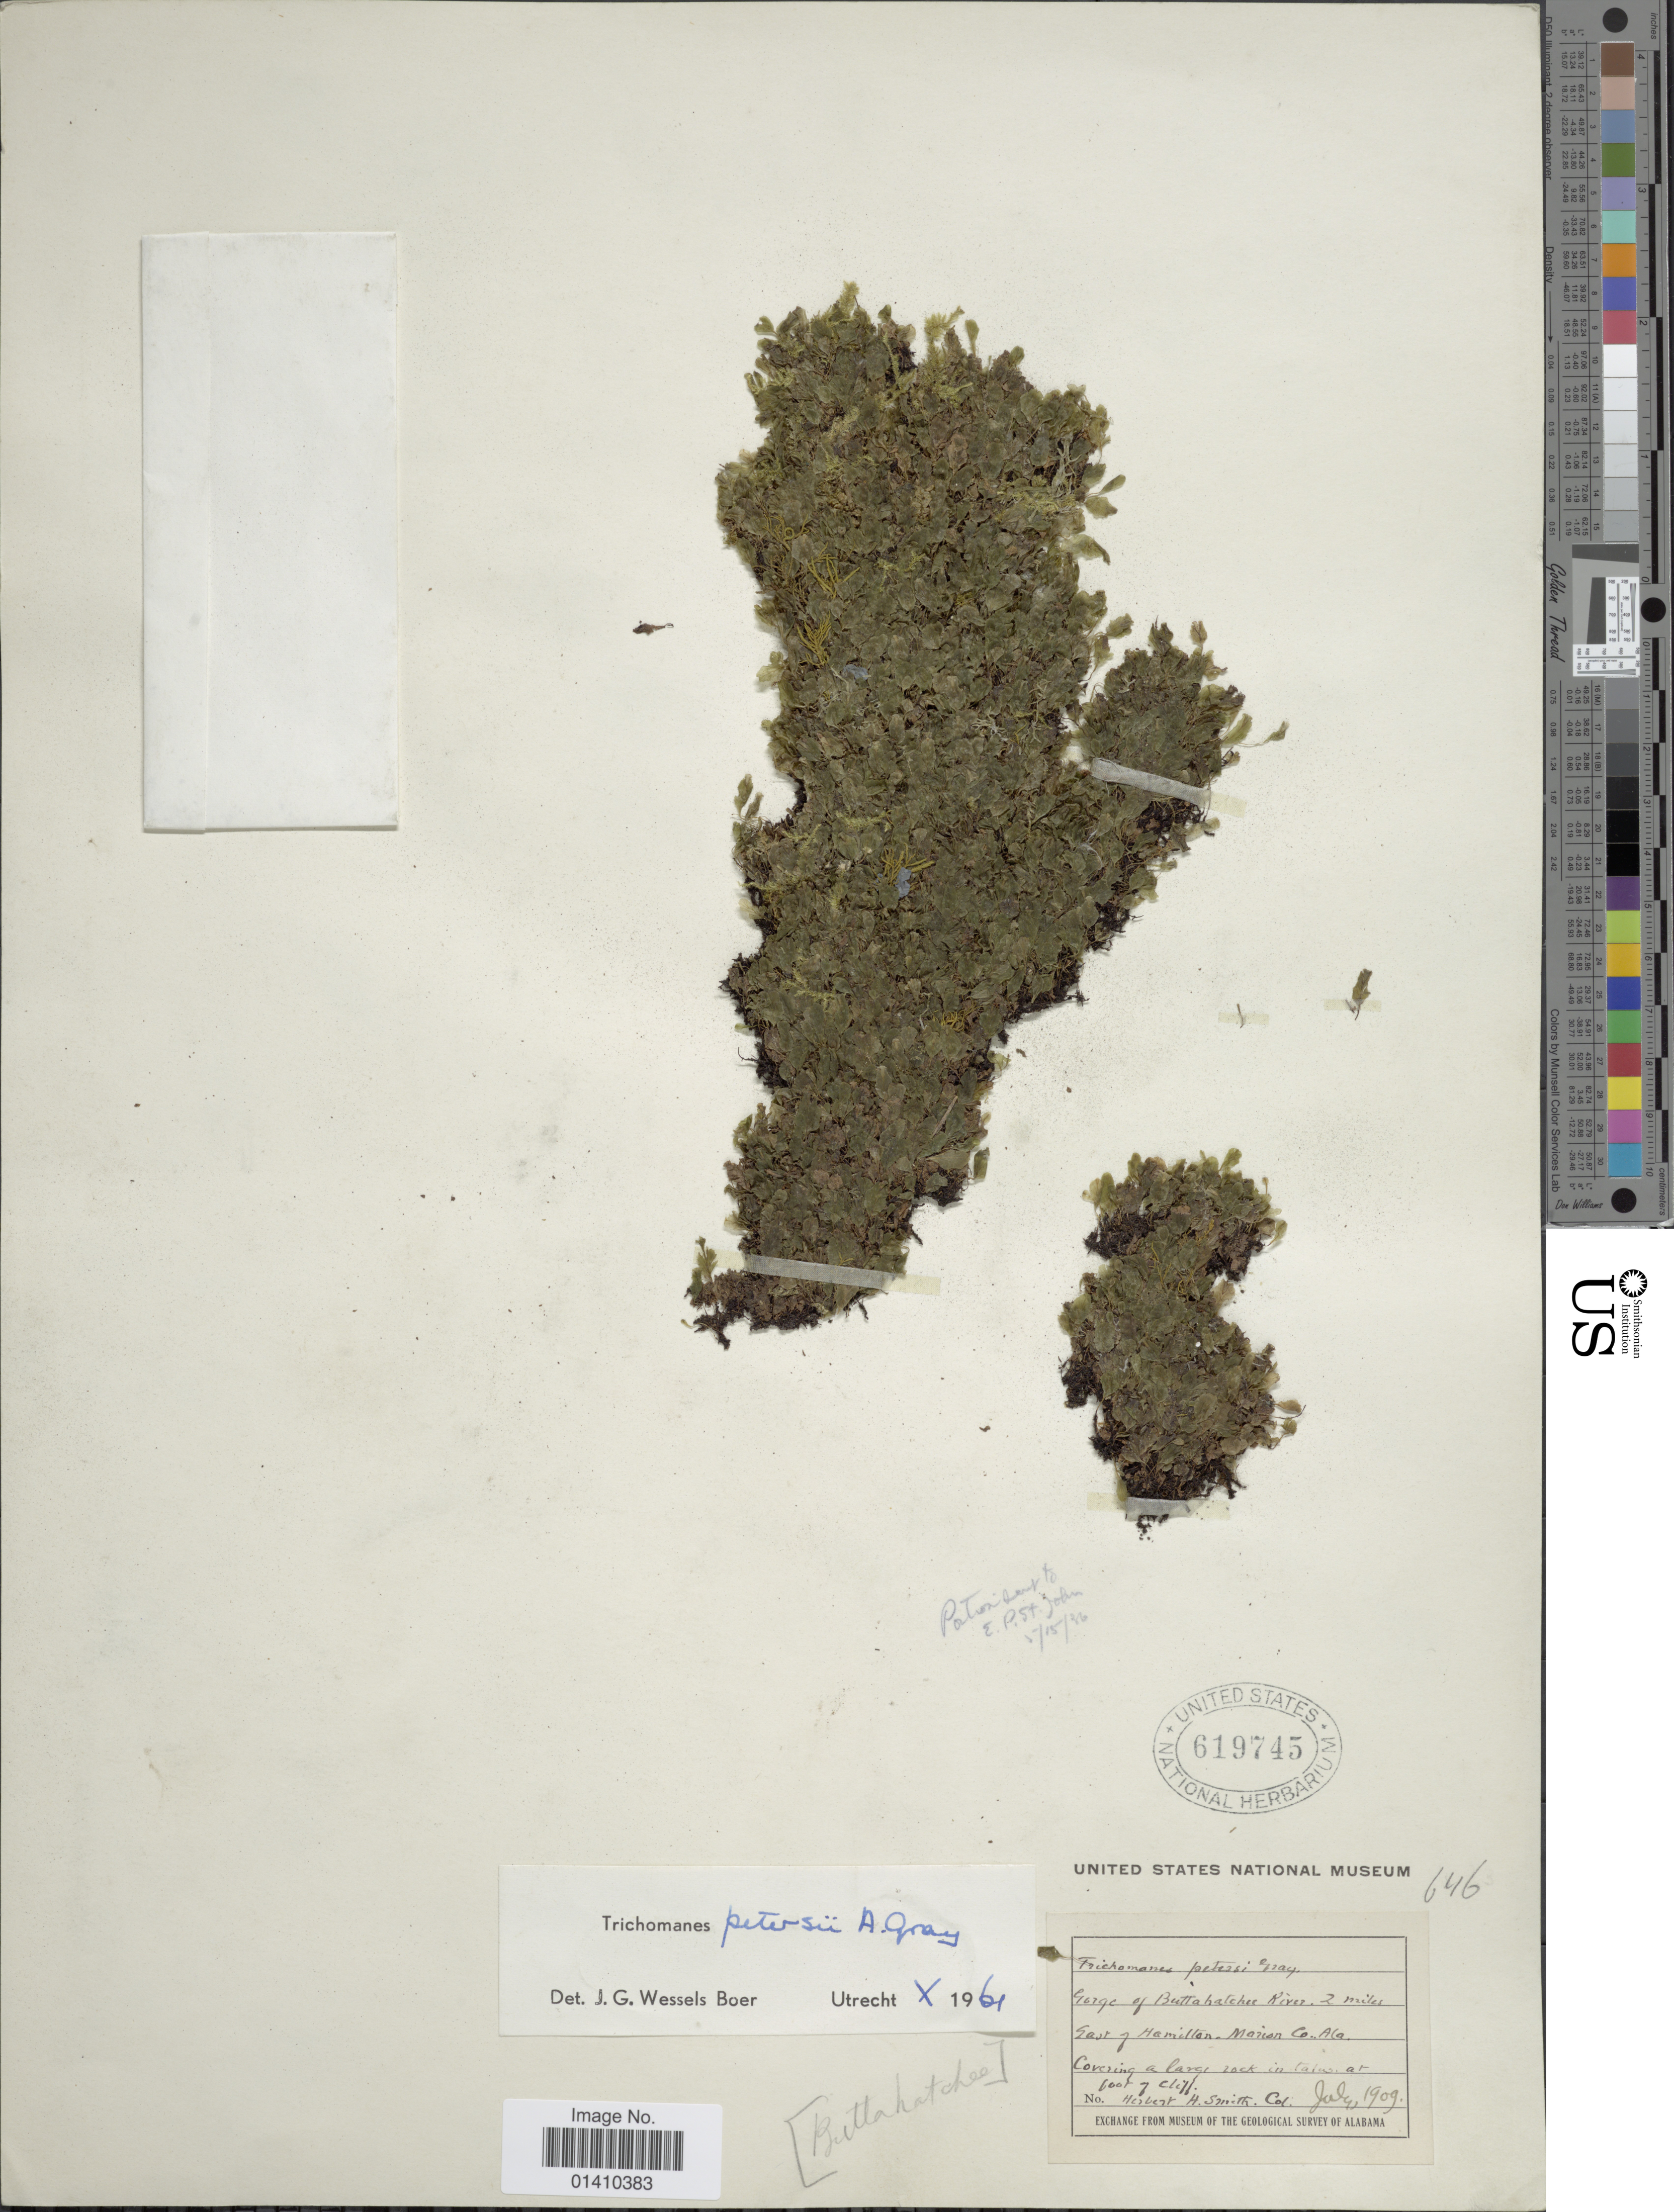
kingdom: Plantae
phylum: Tracheophyta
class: Polypodiopsida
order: Hymenophyllales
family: Hymenophyllaceae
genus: Didymoglossum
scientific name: Didymoglossum petersii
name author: (A. Gray) Copel.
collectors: Herbert H. Smith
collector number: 646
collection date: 1919-07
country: United States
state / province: Alabama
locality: Gorge of Buttahatchee River. 2 miles East of Hamilton, Marion Co. Ala.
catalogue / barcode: US 619745